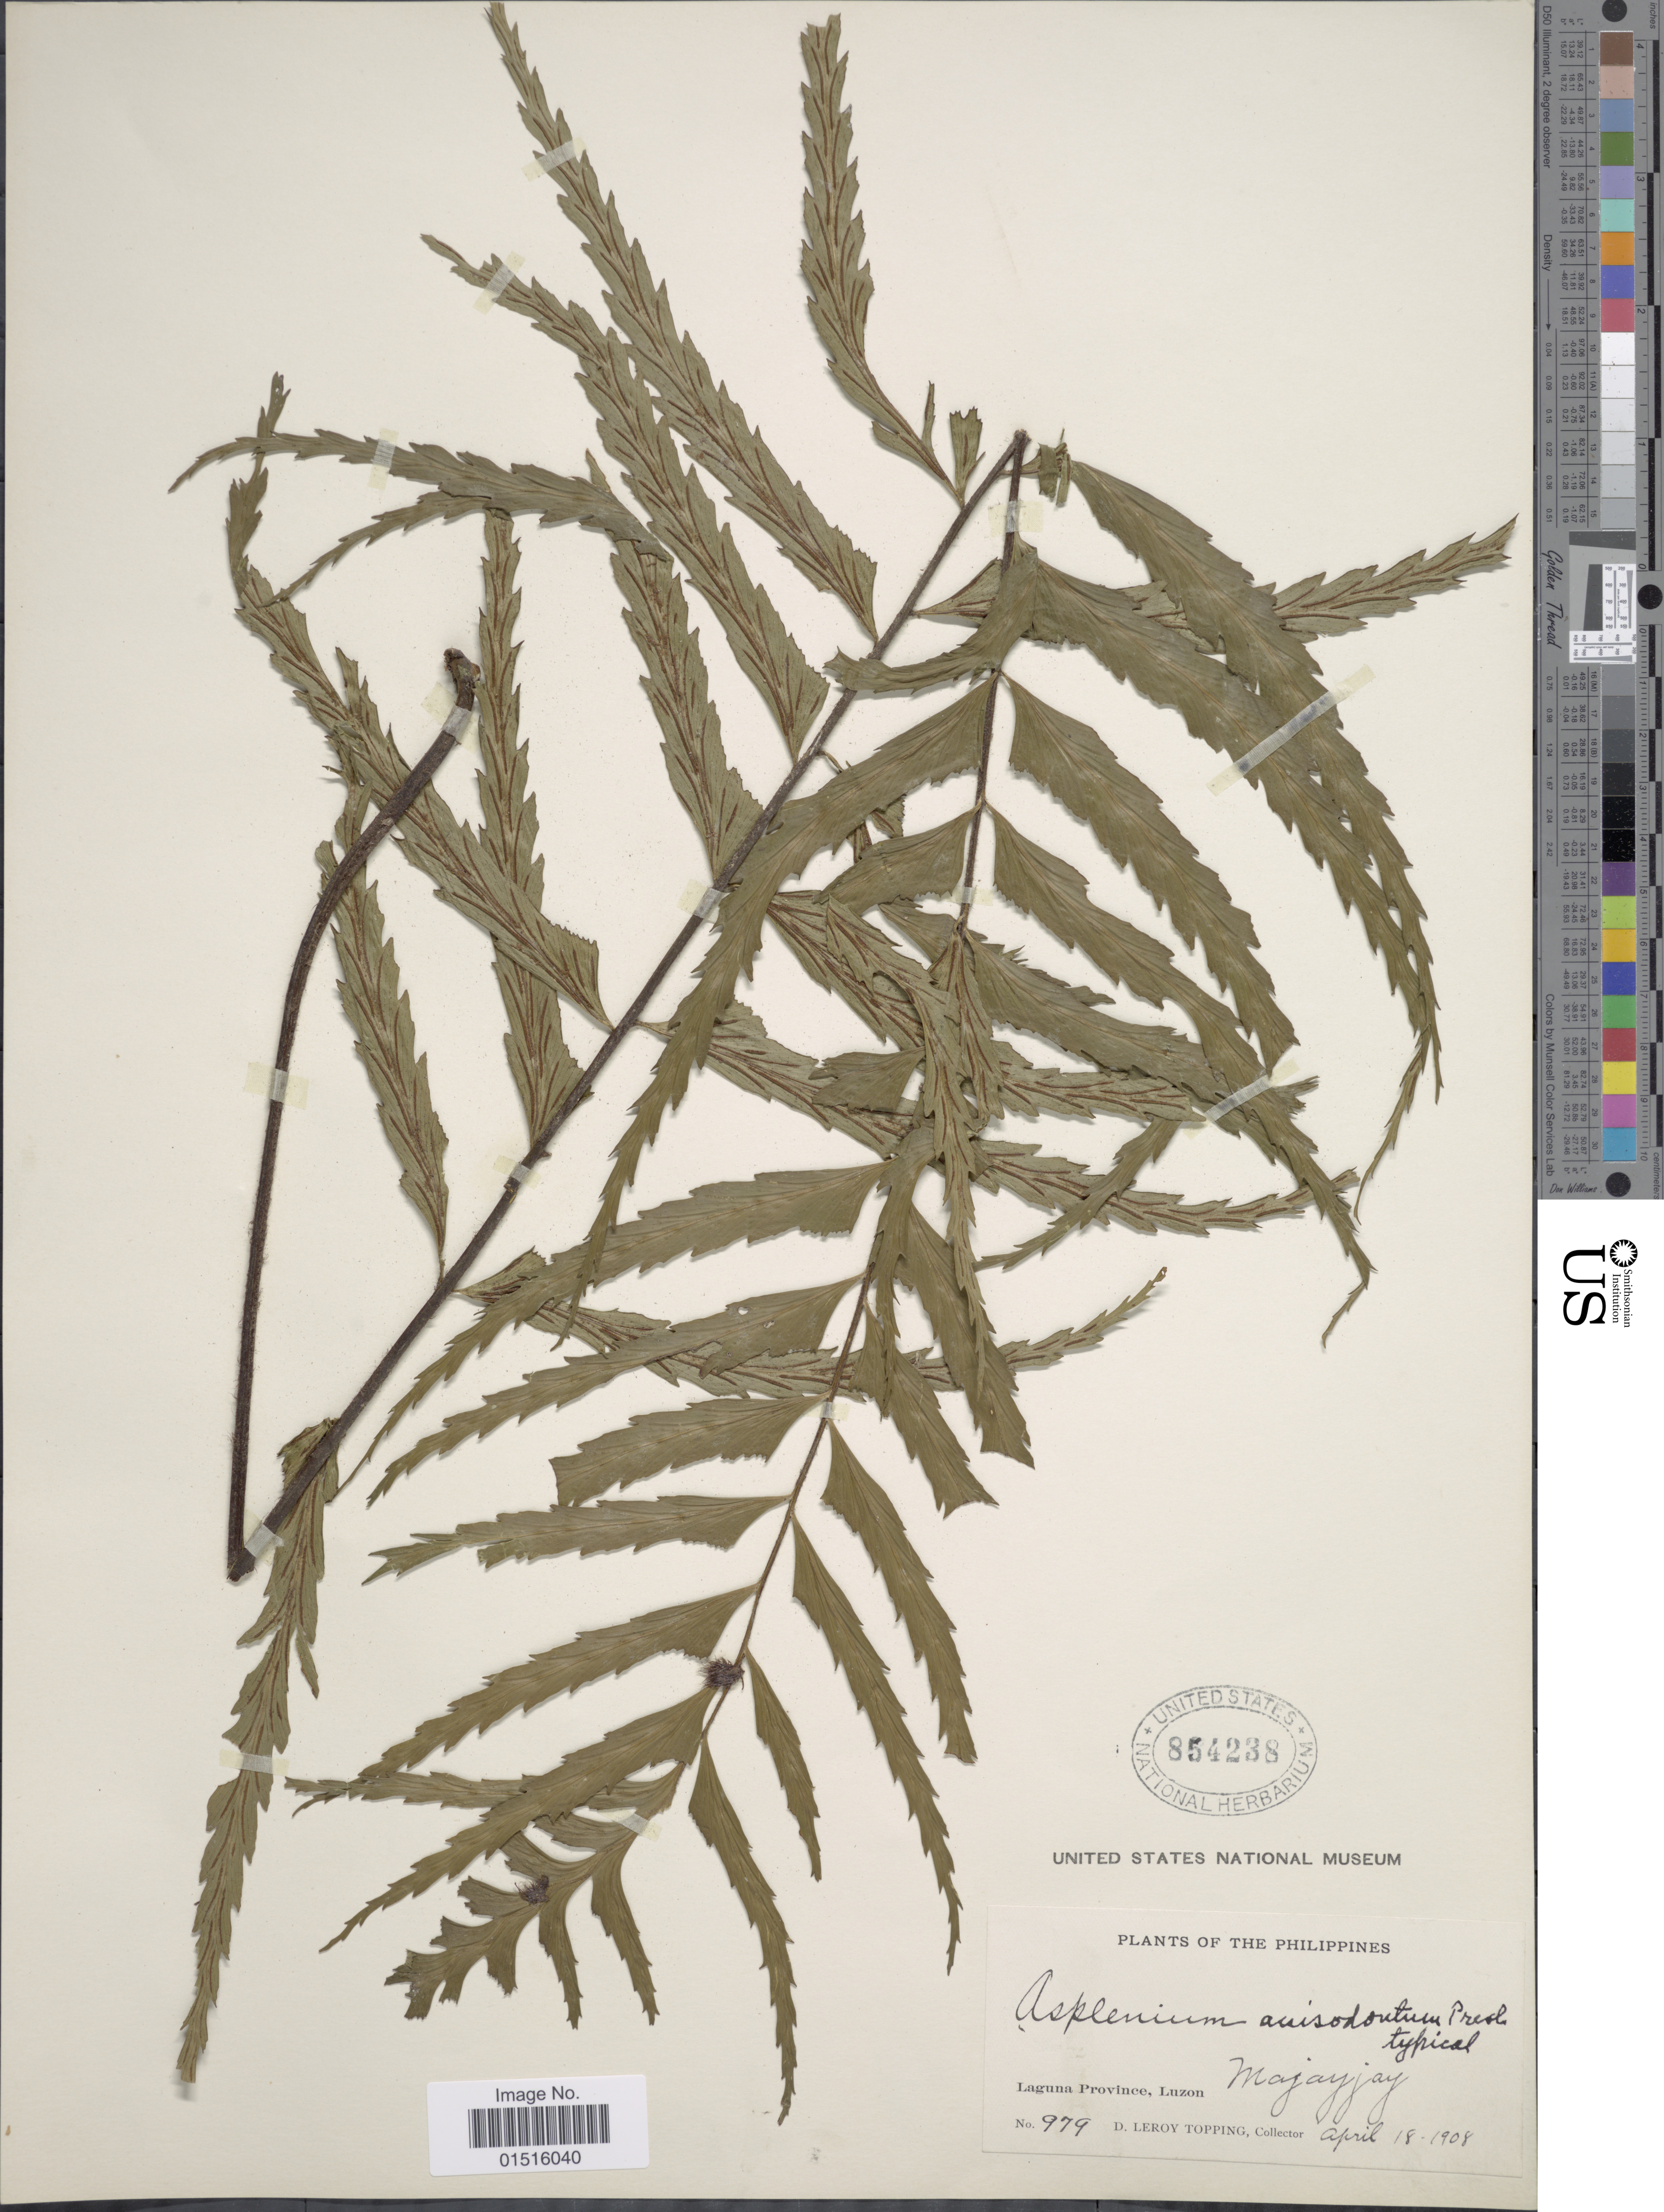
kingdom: Plantae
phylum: Tracheophyta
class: Polypodiopsida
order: Polypodiales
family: Aspleniaceae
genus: Asplenium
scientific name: Asplenium anisodontum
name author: C. Presl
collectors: D. L. Topping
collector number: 979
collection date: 1908-04-18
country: Philippines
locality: Laguna Province, Luzon, Majayjay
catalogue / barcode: US 854238